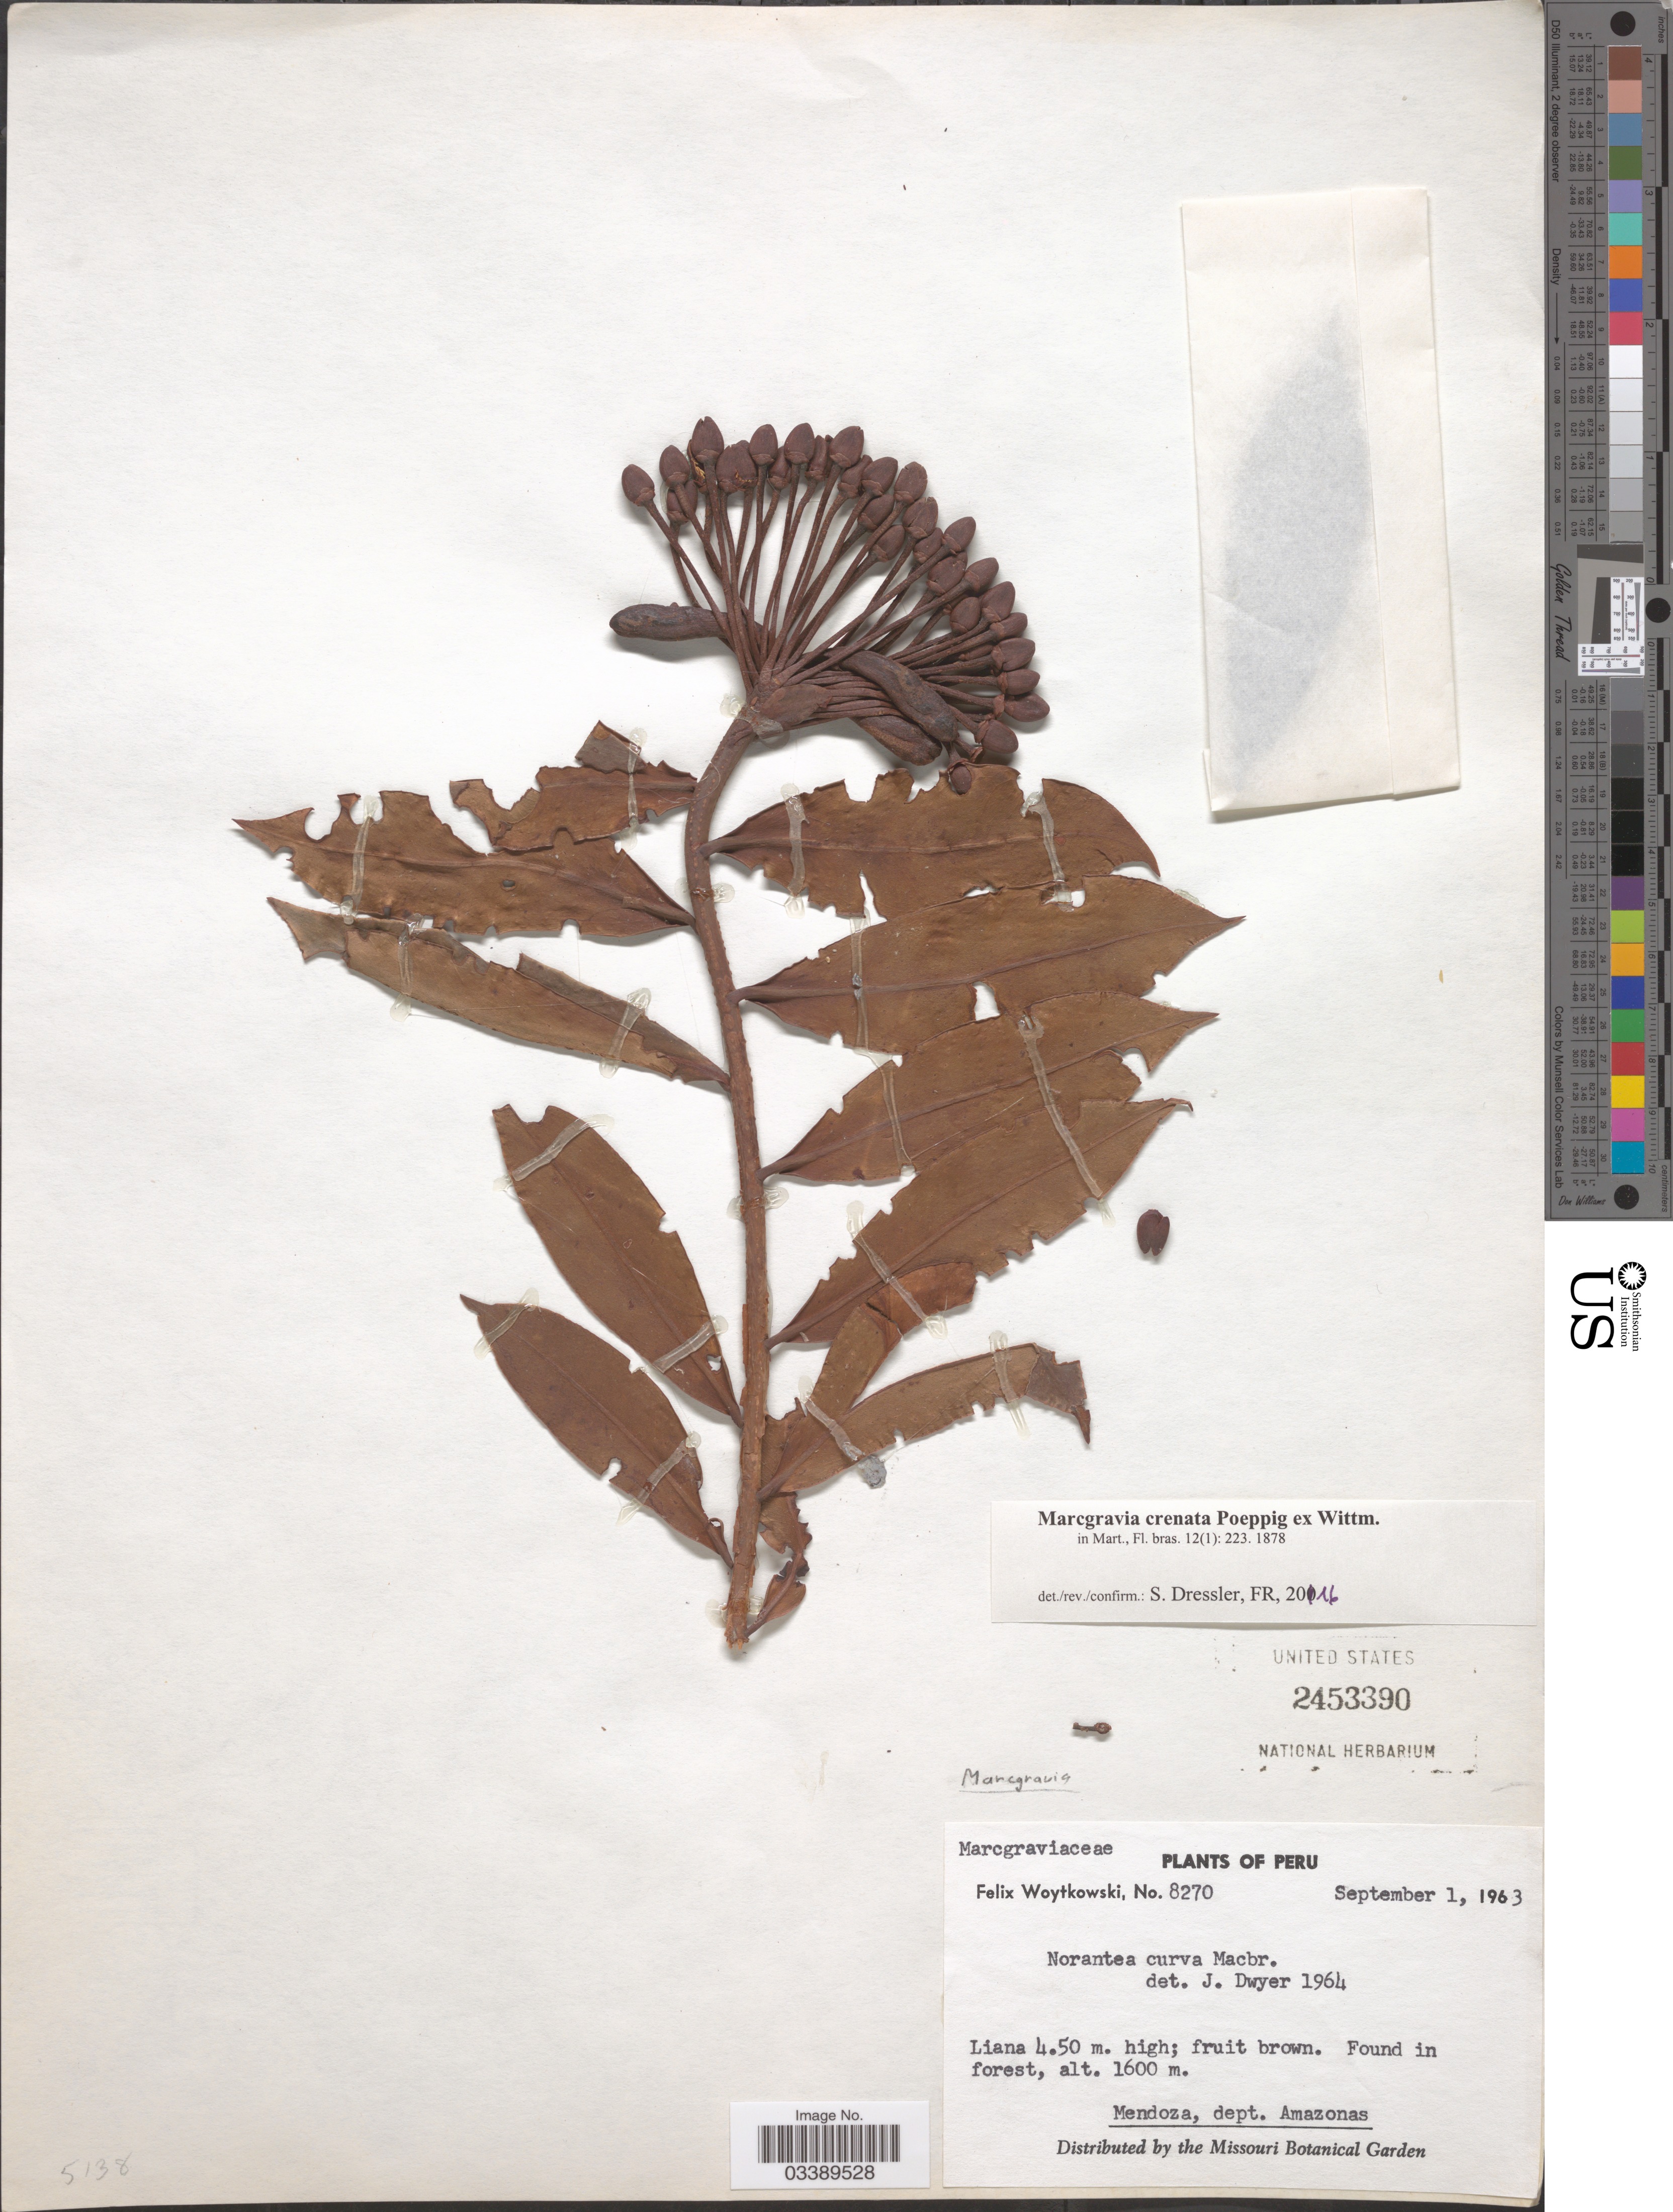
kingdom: Plantae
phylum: Tracheophyta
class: Magnoliopsida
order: Ericales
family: Marcgraviaceae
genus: Marcgravia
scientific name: Marcgravia crenata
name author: Poepp. ex Wittm.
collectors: F. Woytkowski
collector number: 8270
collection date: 1963-09-01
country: Peru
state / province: Amazonas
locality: Mendoza, dept. Amazonas.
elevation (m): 1600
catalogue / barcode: US 2453390